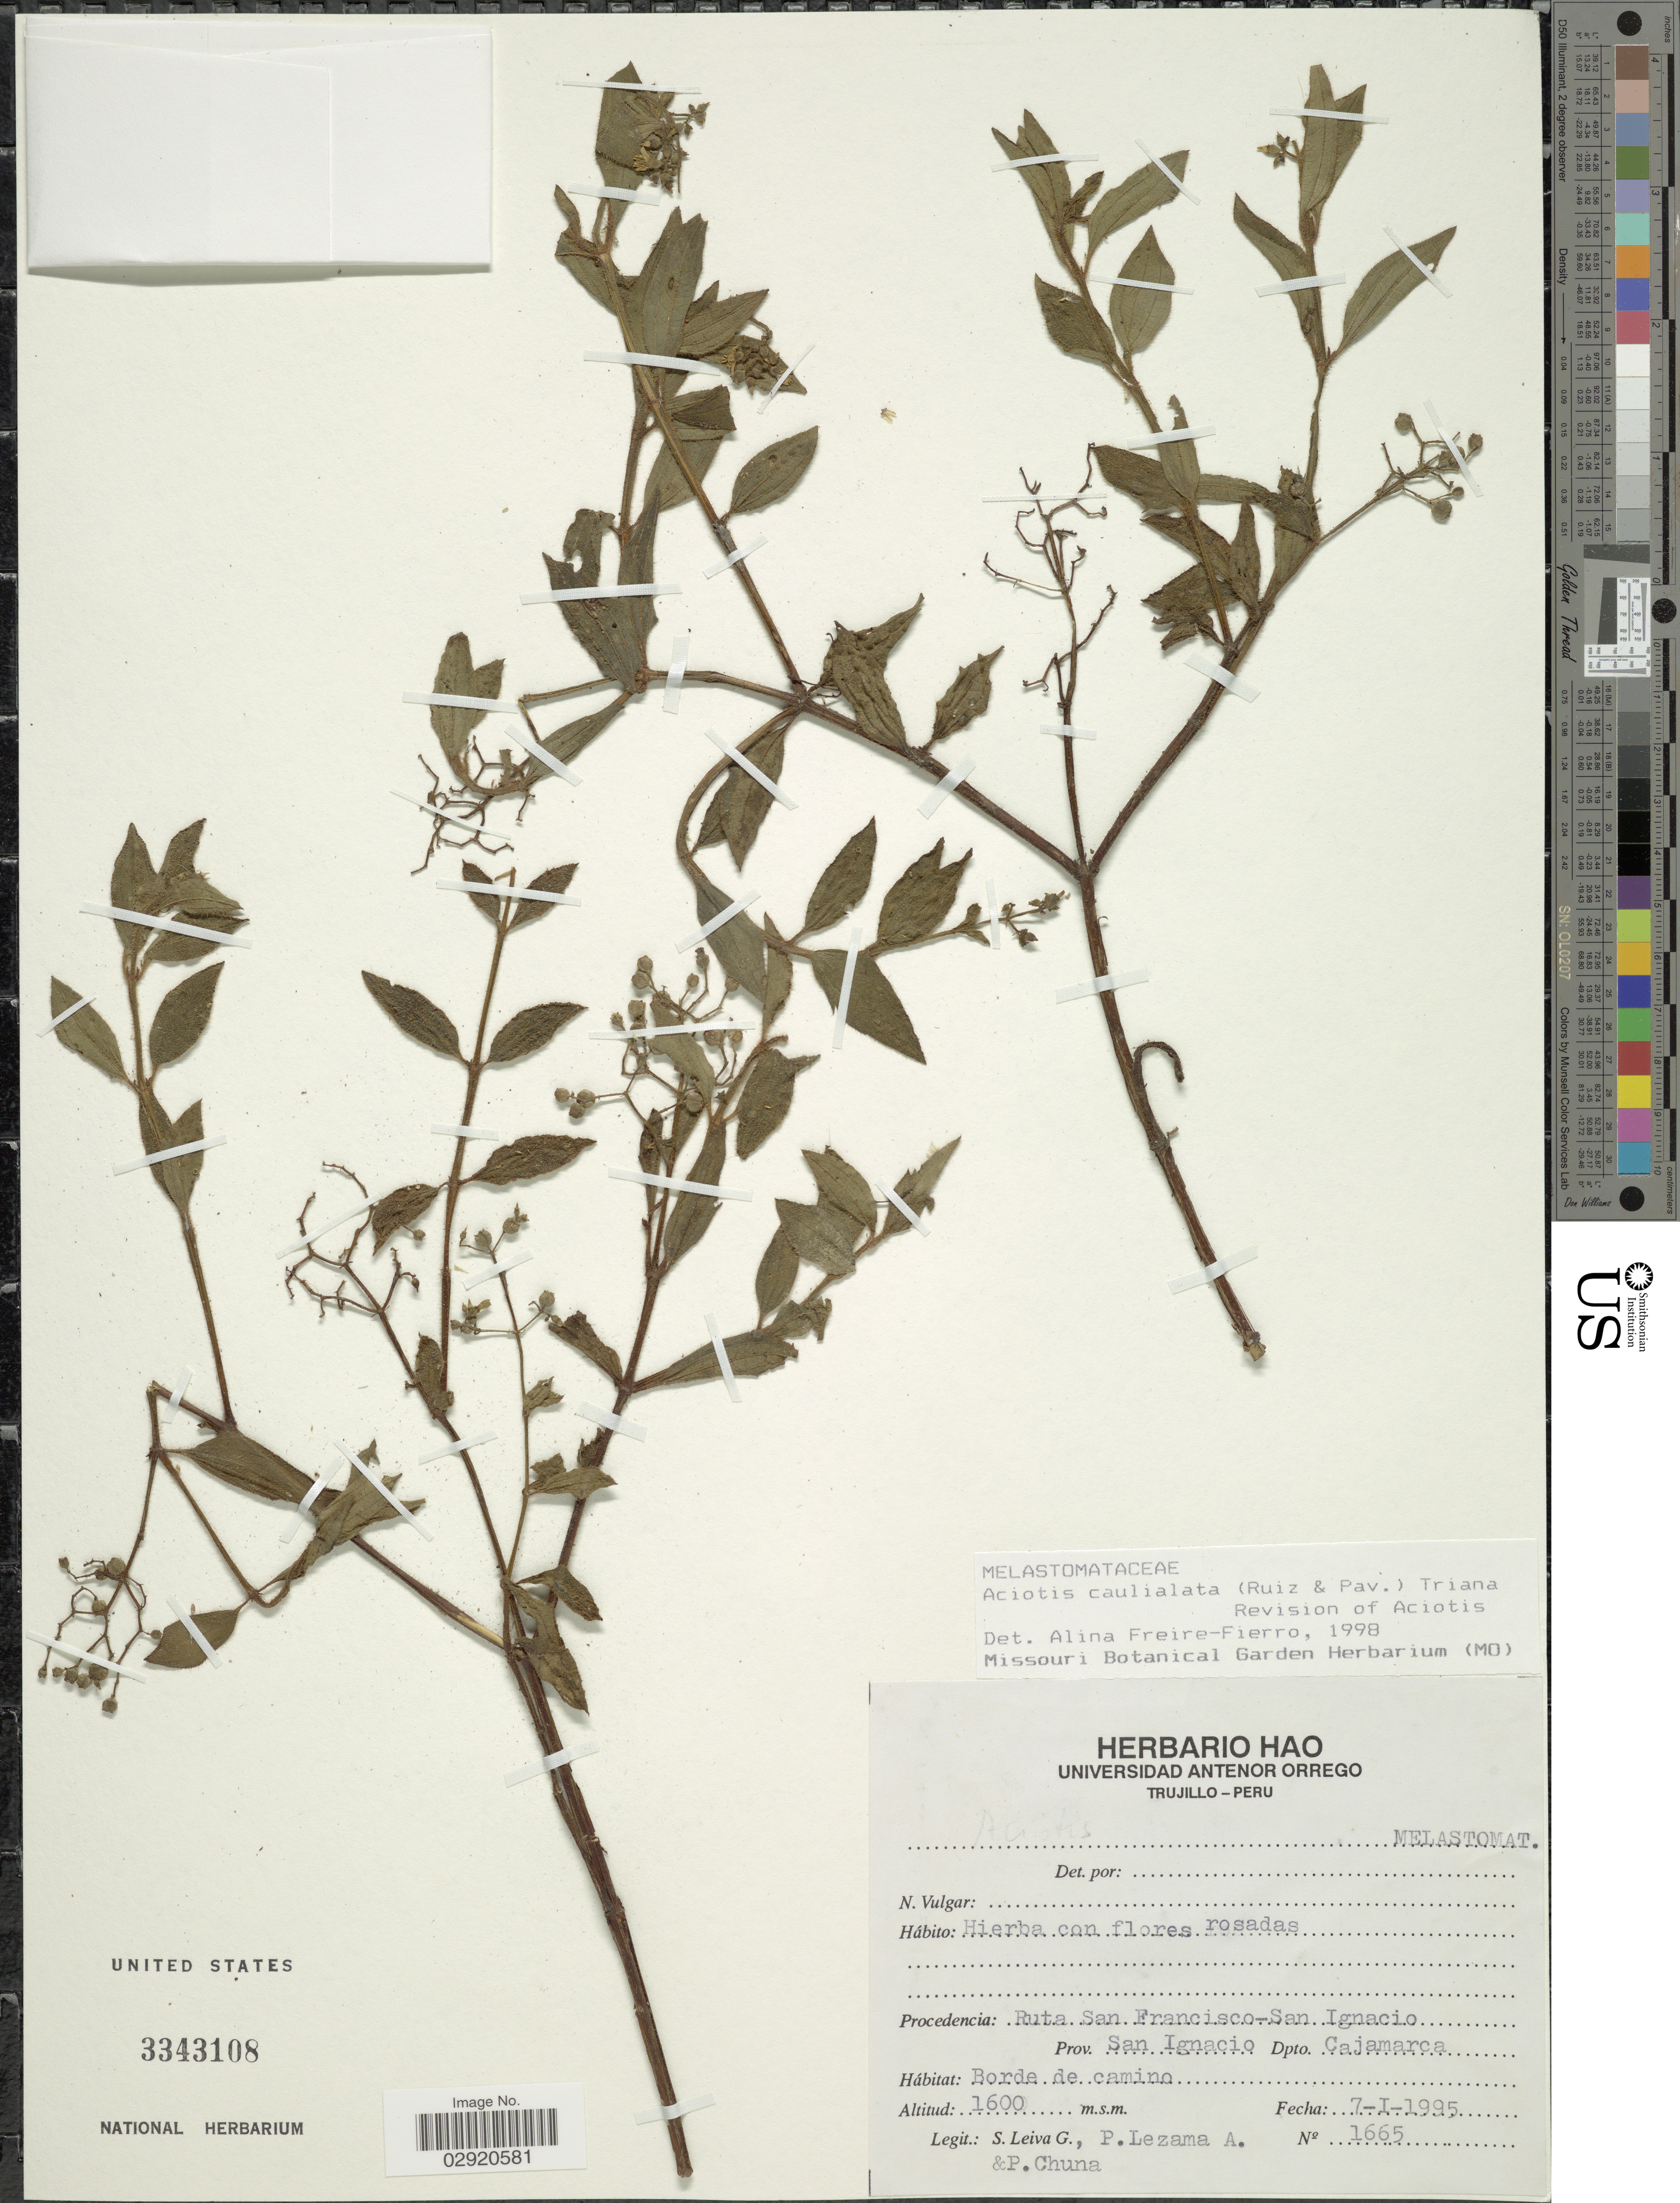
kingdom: Plantae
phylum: Tracheophyta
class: Magnoliopsida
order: Myrtales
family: Melastomataceae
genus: Aciotis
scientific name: Aciotis rubricaulis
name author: (Mart. ex DC.) Triana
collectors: S. Levia G, P. Lezama A. & P. Chuna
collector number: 1665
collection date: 1995-01-07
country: Peru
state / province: Cajamarca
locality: Procedencia Ruta San Francisco-San Ignacio. Prov. San Ignacio. Dpto. Cajamarca.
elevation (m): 1600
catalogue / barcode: US 3343108